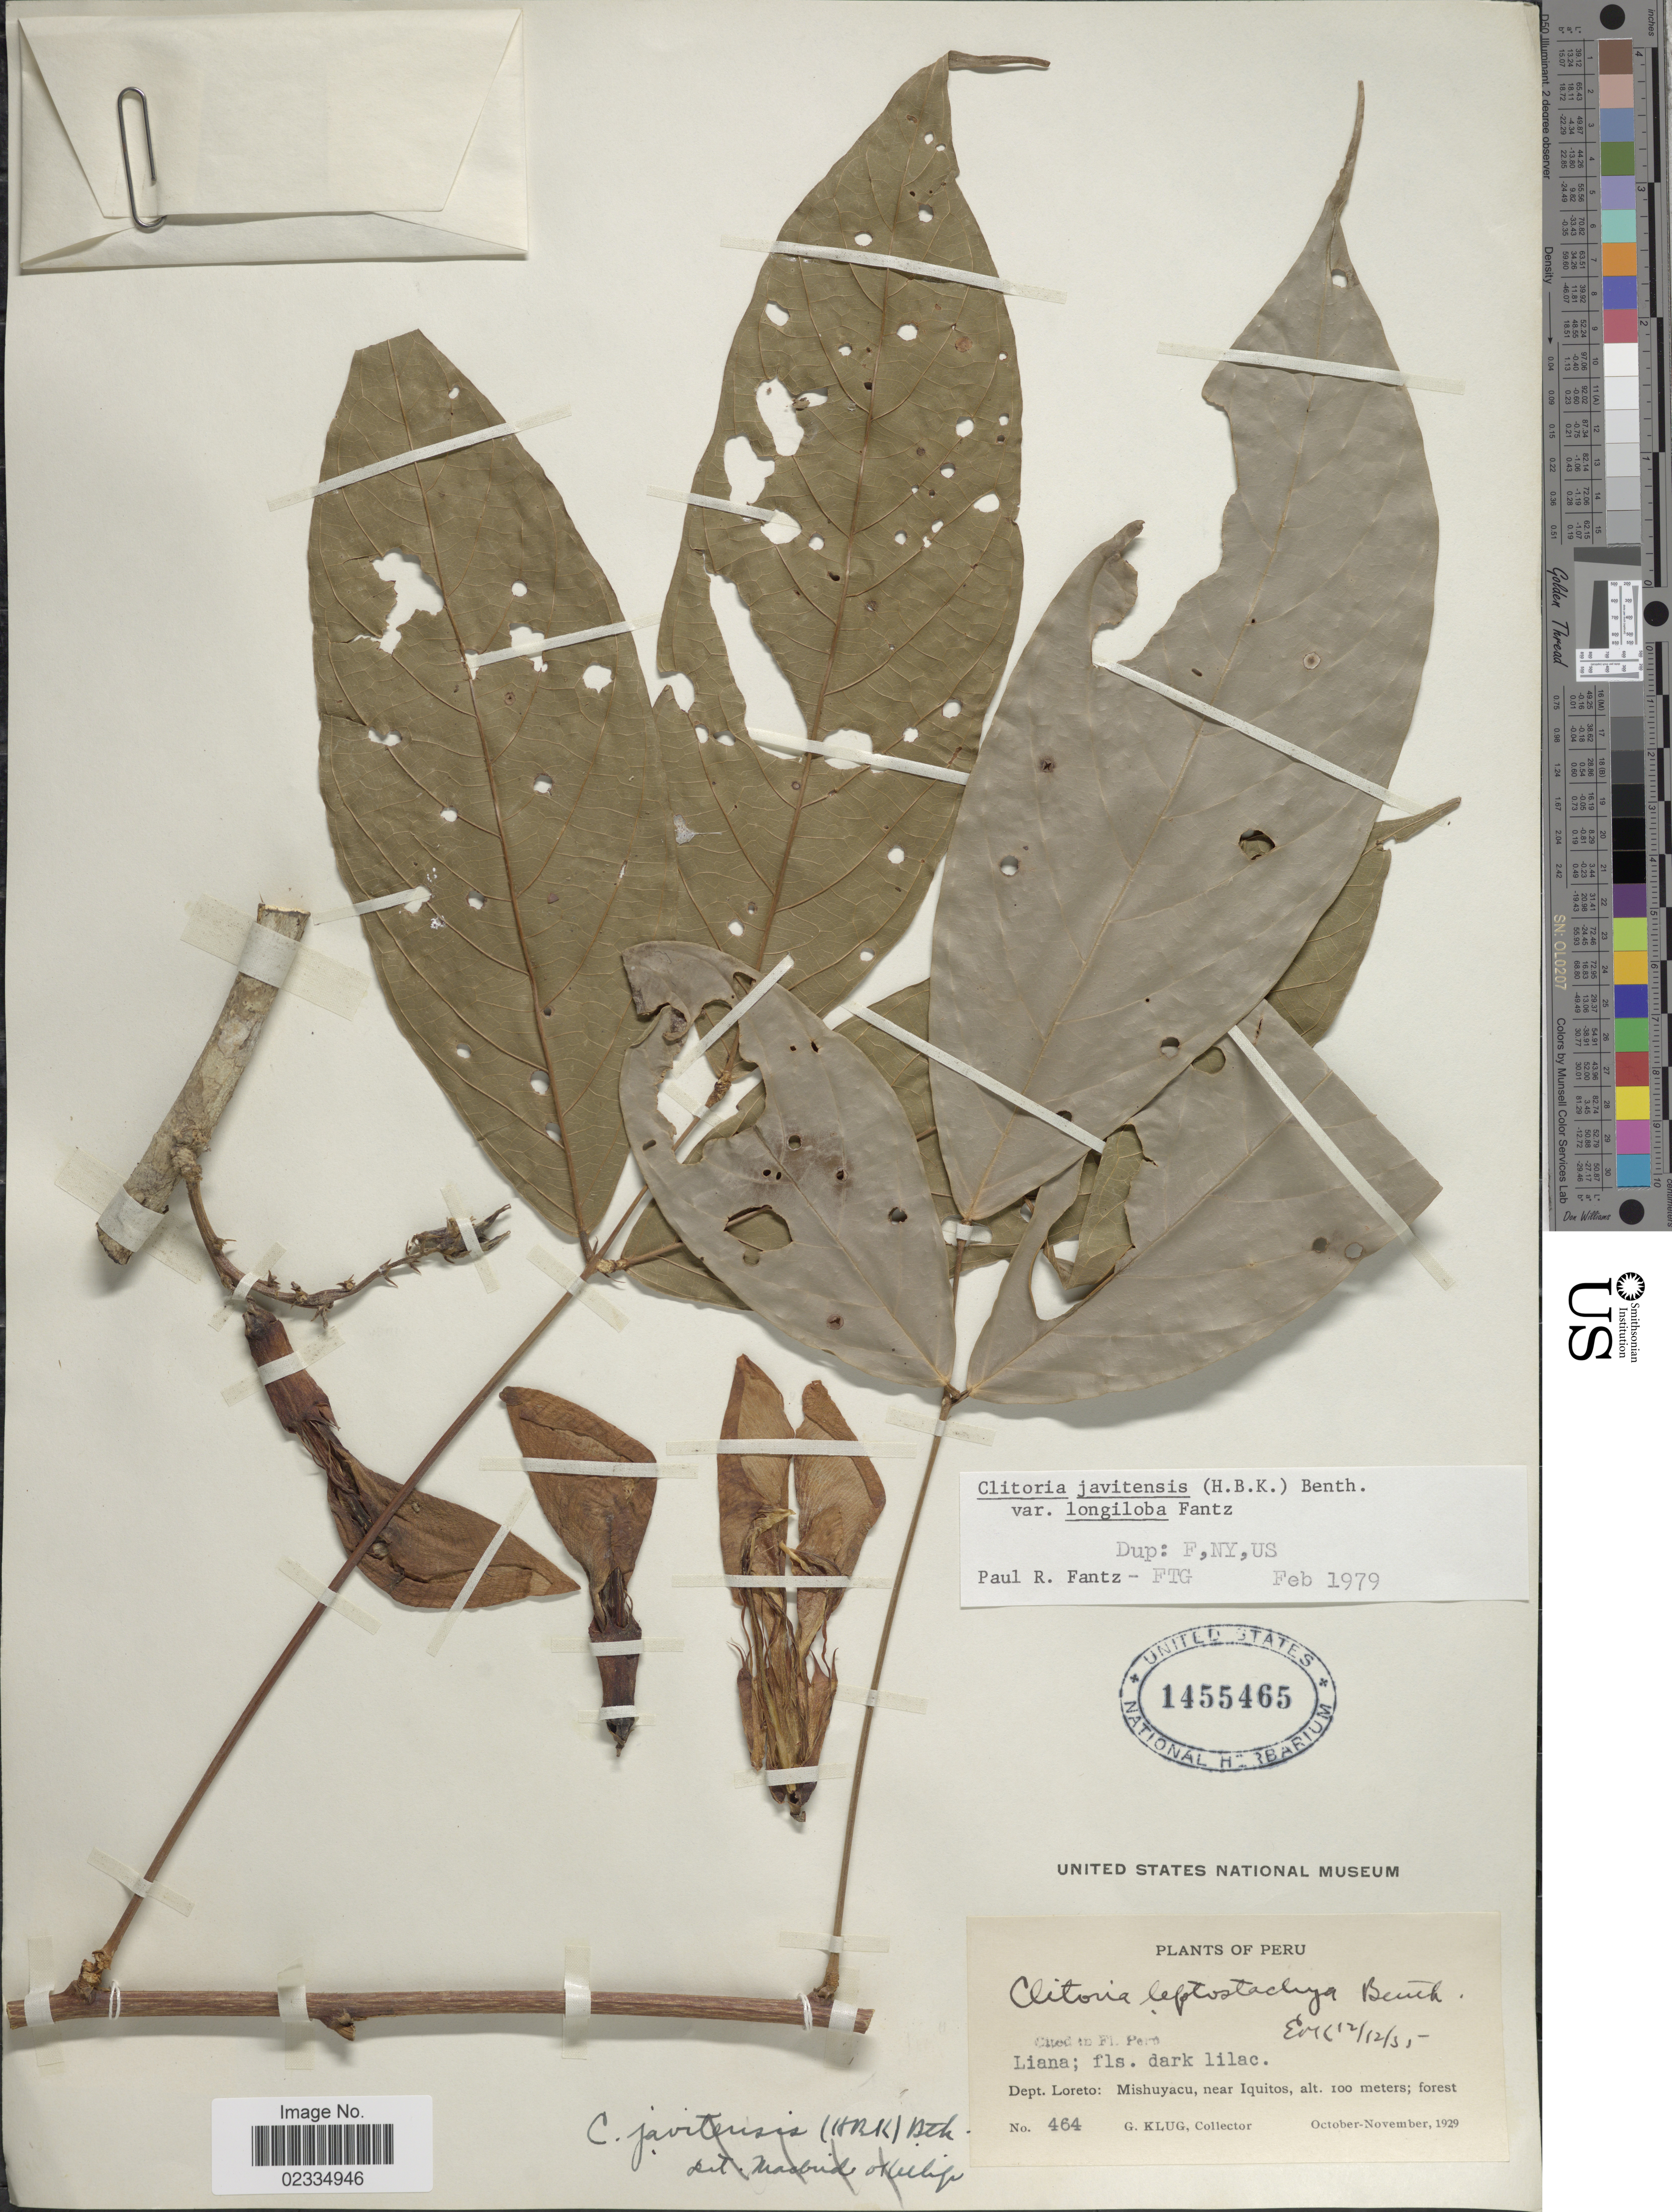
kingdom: Plantae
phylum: Tracheophyta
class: Magnoliopsida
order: Fabales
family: Fabaceae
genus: Clitoria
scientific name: Clitoria javitensis var. longiloba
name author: Fantz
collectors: G. Klug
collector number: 464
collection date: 1929-10/1929-11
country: Peru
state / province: Loreto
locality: Mishuyacu, near Iquitos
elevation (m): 100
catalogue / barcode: US 1455465